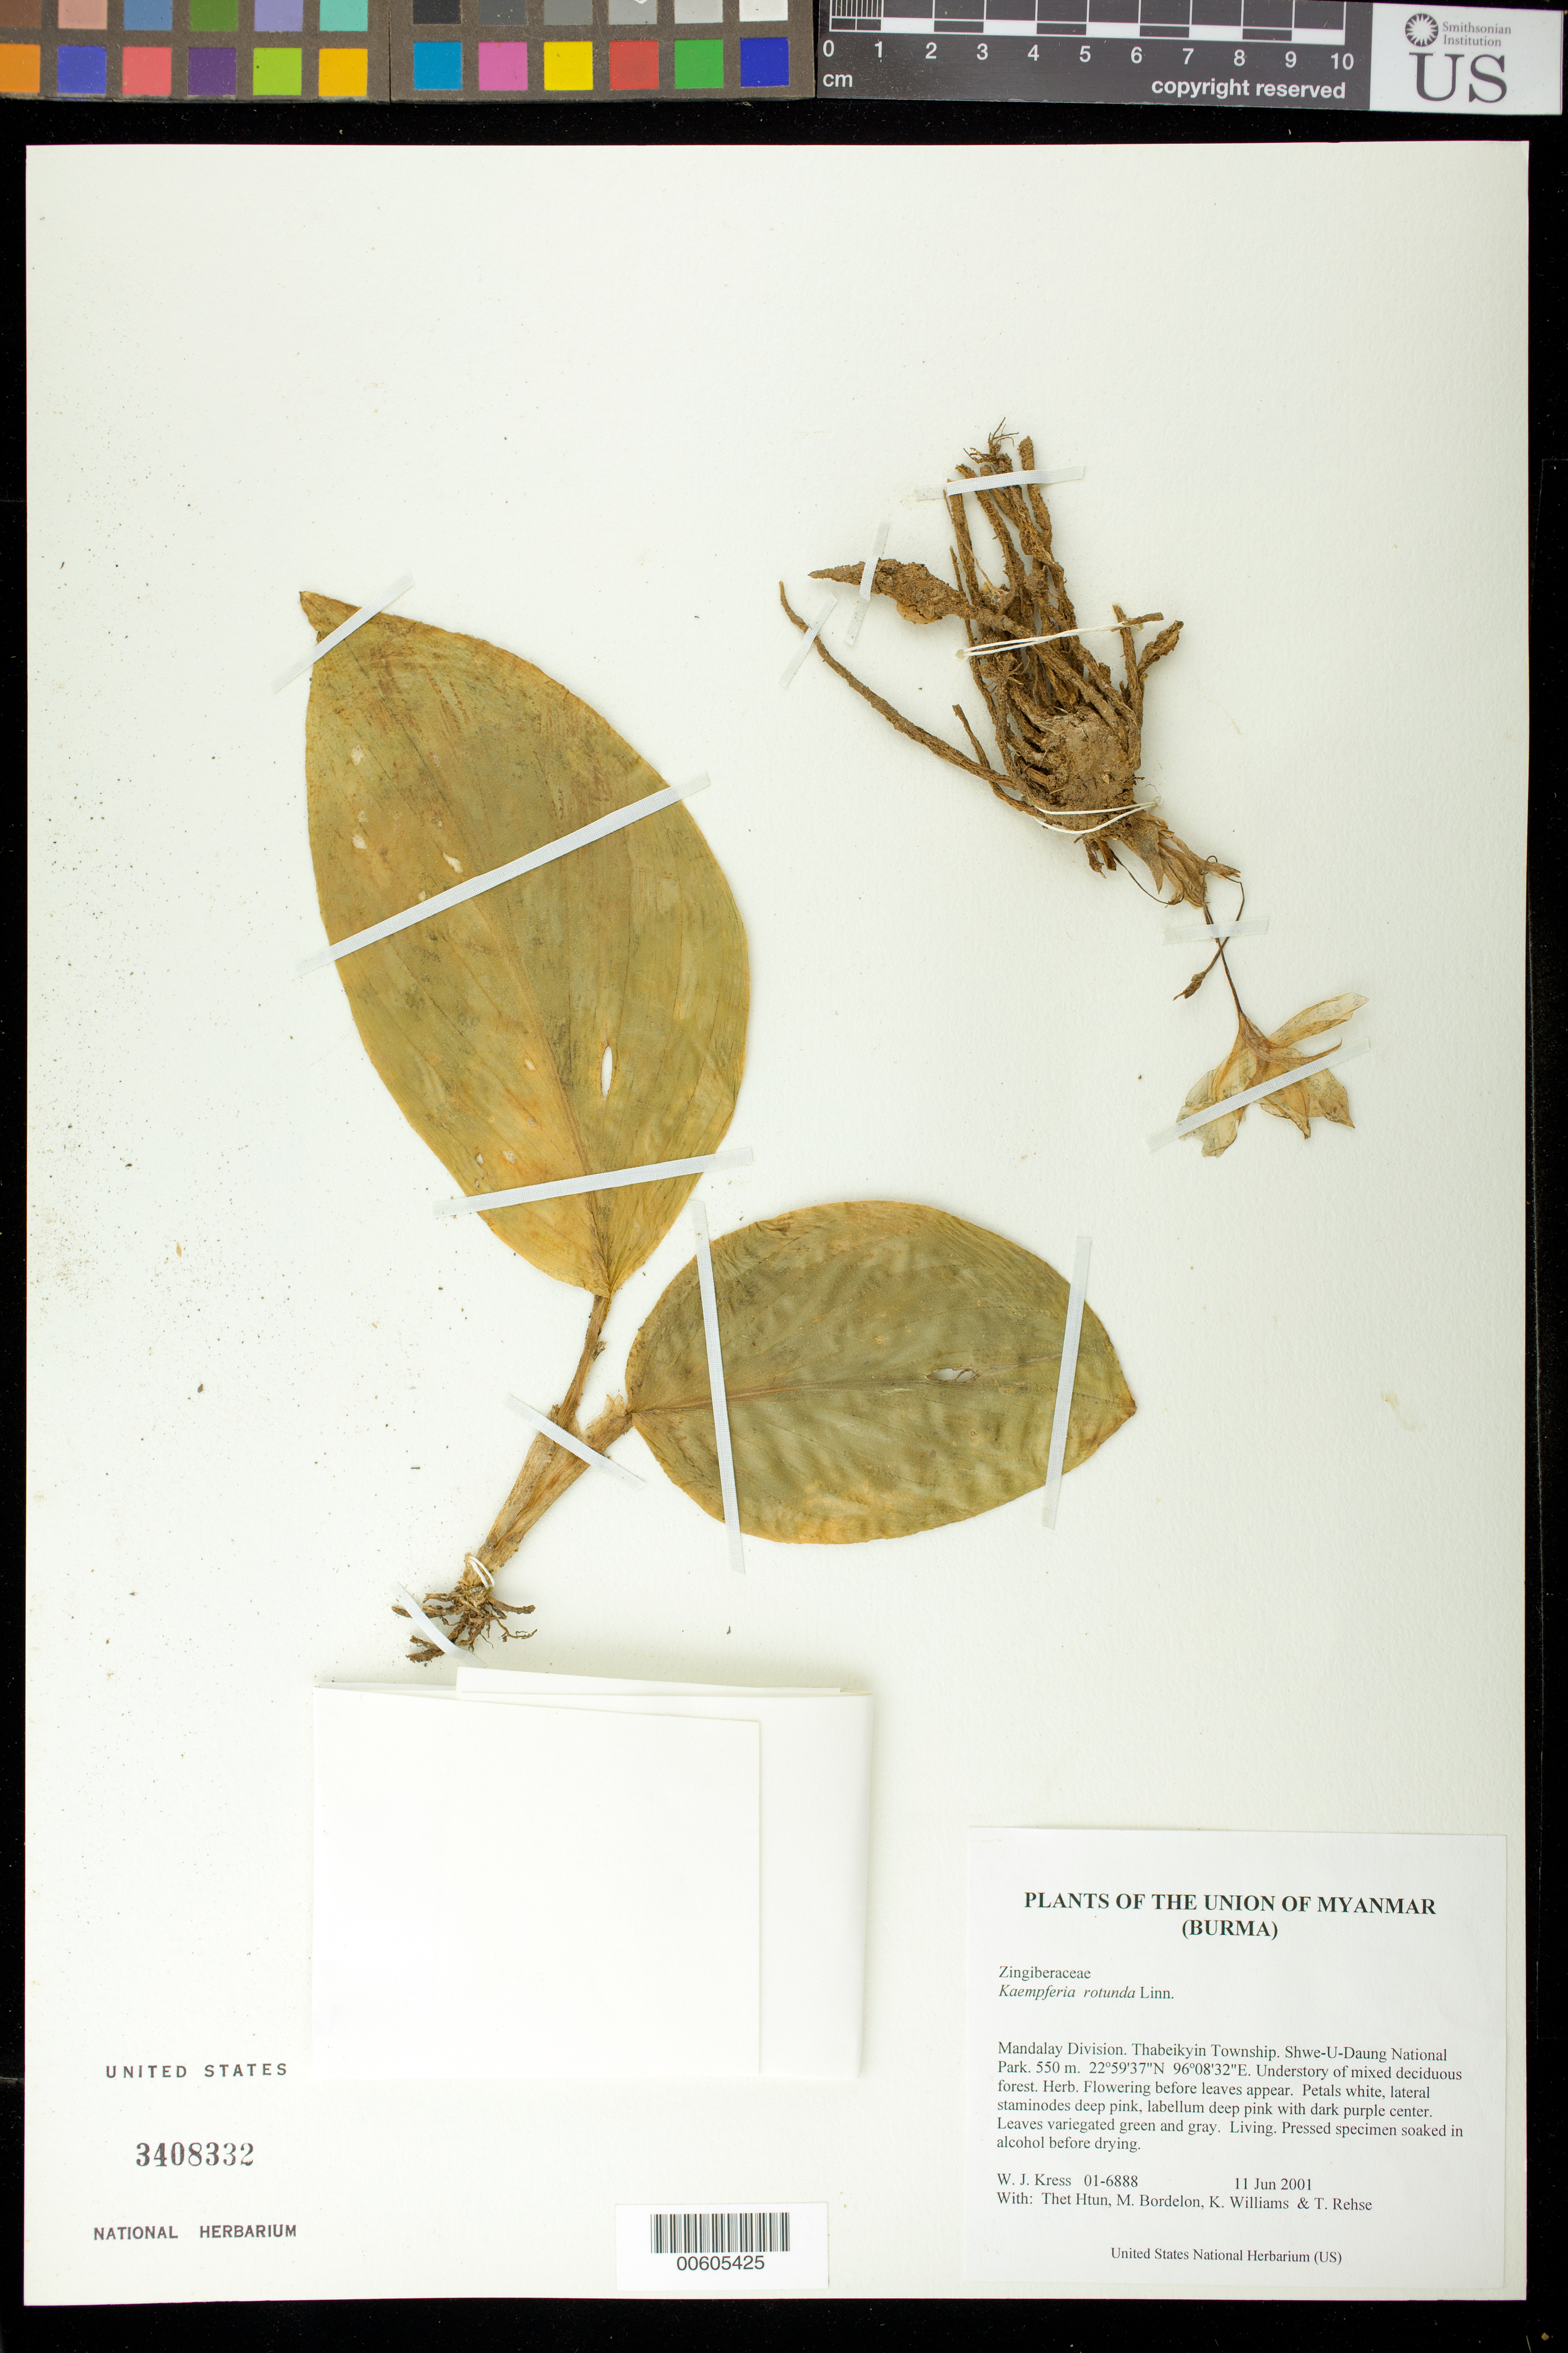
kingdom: Plantae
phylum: Tracheophyta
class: Liliopsida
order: Zingiberales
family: Zingiberaceae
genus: Kaempferia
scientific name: Kaempferia rotunda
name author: L.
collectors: W. J. Kress, Thet Htun, M. Bordelon, K. J. Williams & T. Rehse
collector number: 01-6888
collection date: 2001-06-11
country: Myanmar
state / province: Mandalay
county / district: Thabeikyin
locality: Shwe-U-Daung National Park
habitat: Understory of mixed deciduous forest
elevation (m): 550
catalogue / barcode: US 3408332